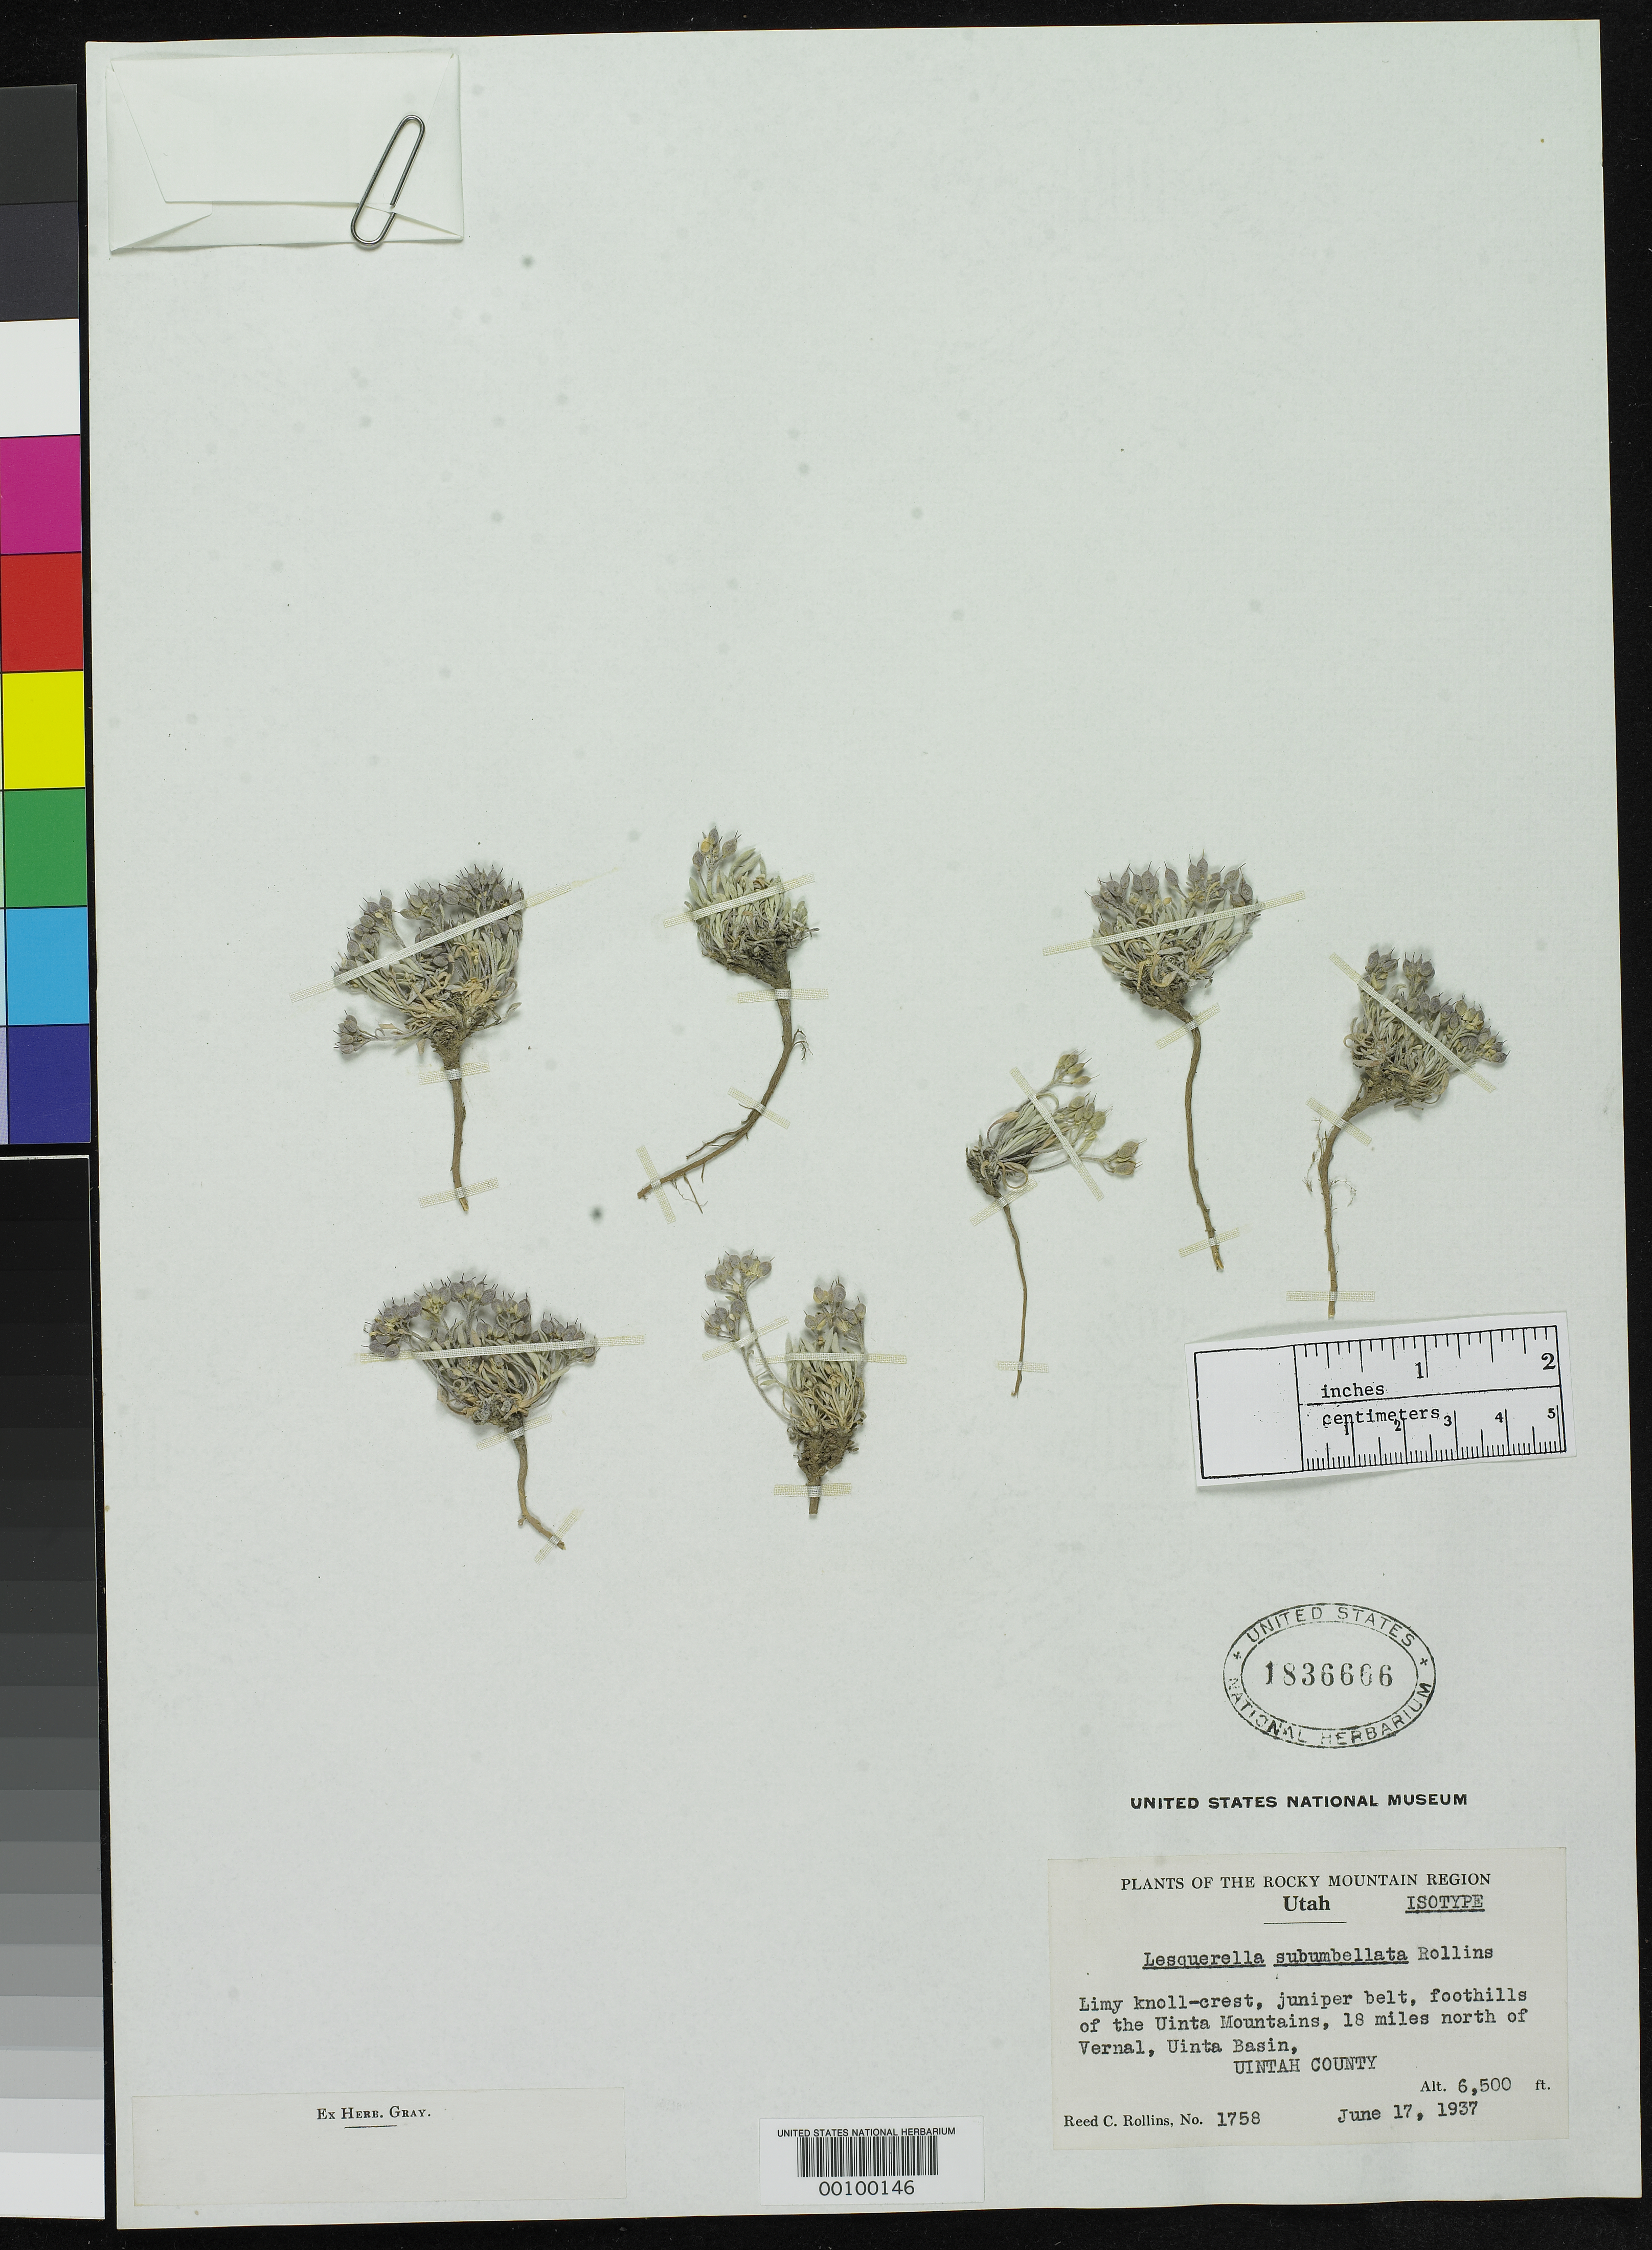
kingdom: Plantae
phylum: Tracheophyta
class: Magnoliopsida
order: Brassicales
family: Brassicaceae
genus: Lesquerella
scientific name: Lesquerella subumbellata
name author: Rollins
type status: Isotype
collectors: R. C. Rollins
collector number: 1758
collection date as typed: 17 Jun 1937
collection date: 1937-06-17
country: United States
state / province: Utah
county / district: Unita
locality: Unita Mountains, 18 km N of Vernal.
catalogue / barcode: US 1836666